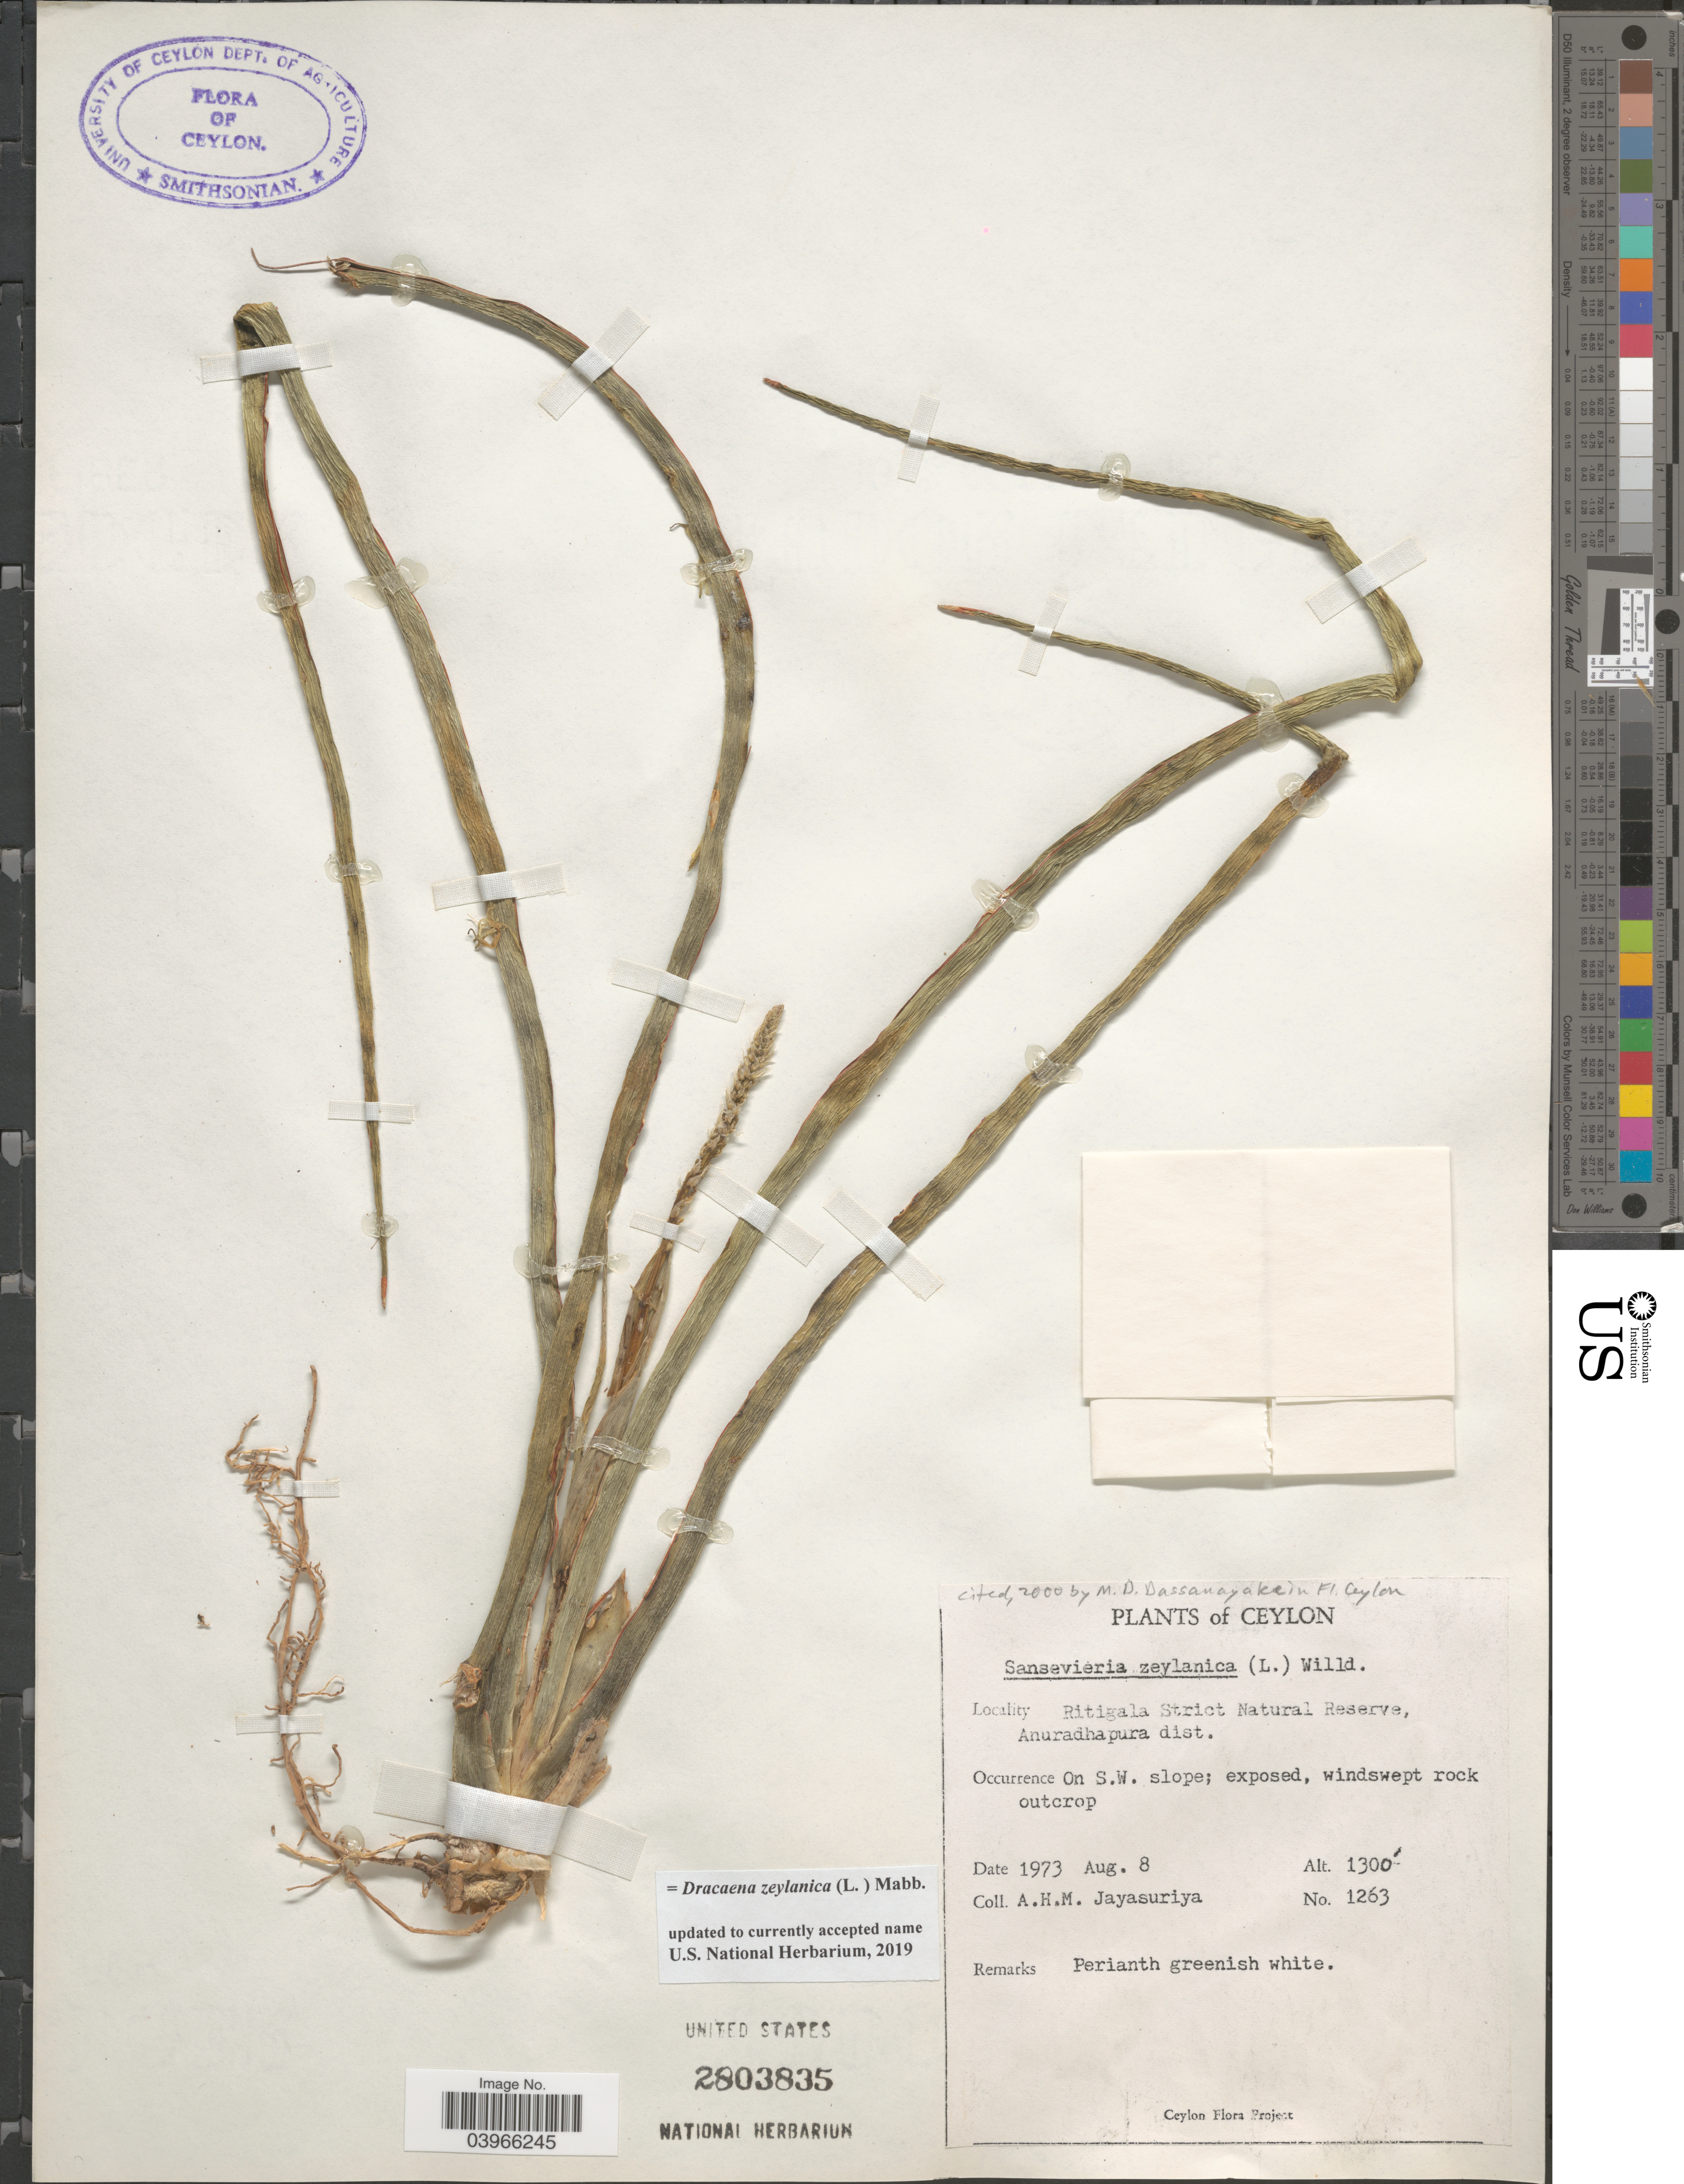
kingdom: Plantae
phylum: Tracheophyta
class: Liliopsida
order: Asparagales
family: Asparagaceae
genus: Dracaena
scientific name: Dracaena zeylanica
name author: (L.) Mabb.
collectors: A. H. Jayasuriya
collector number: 1263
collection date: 1973-08-08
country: Sri Lanka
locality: Ceylon. Ritigala Strict Natural Reserve, Anuradhapura dist. On S.W. slope.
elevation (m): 396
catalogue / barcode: US 2803835